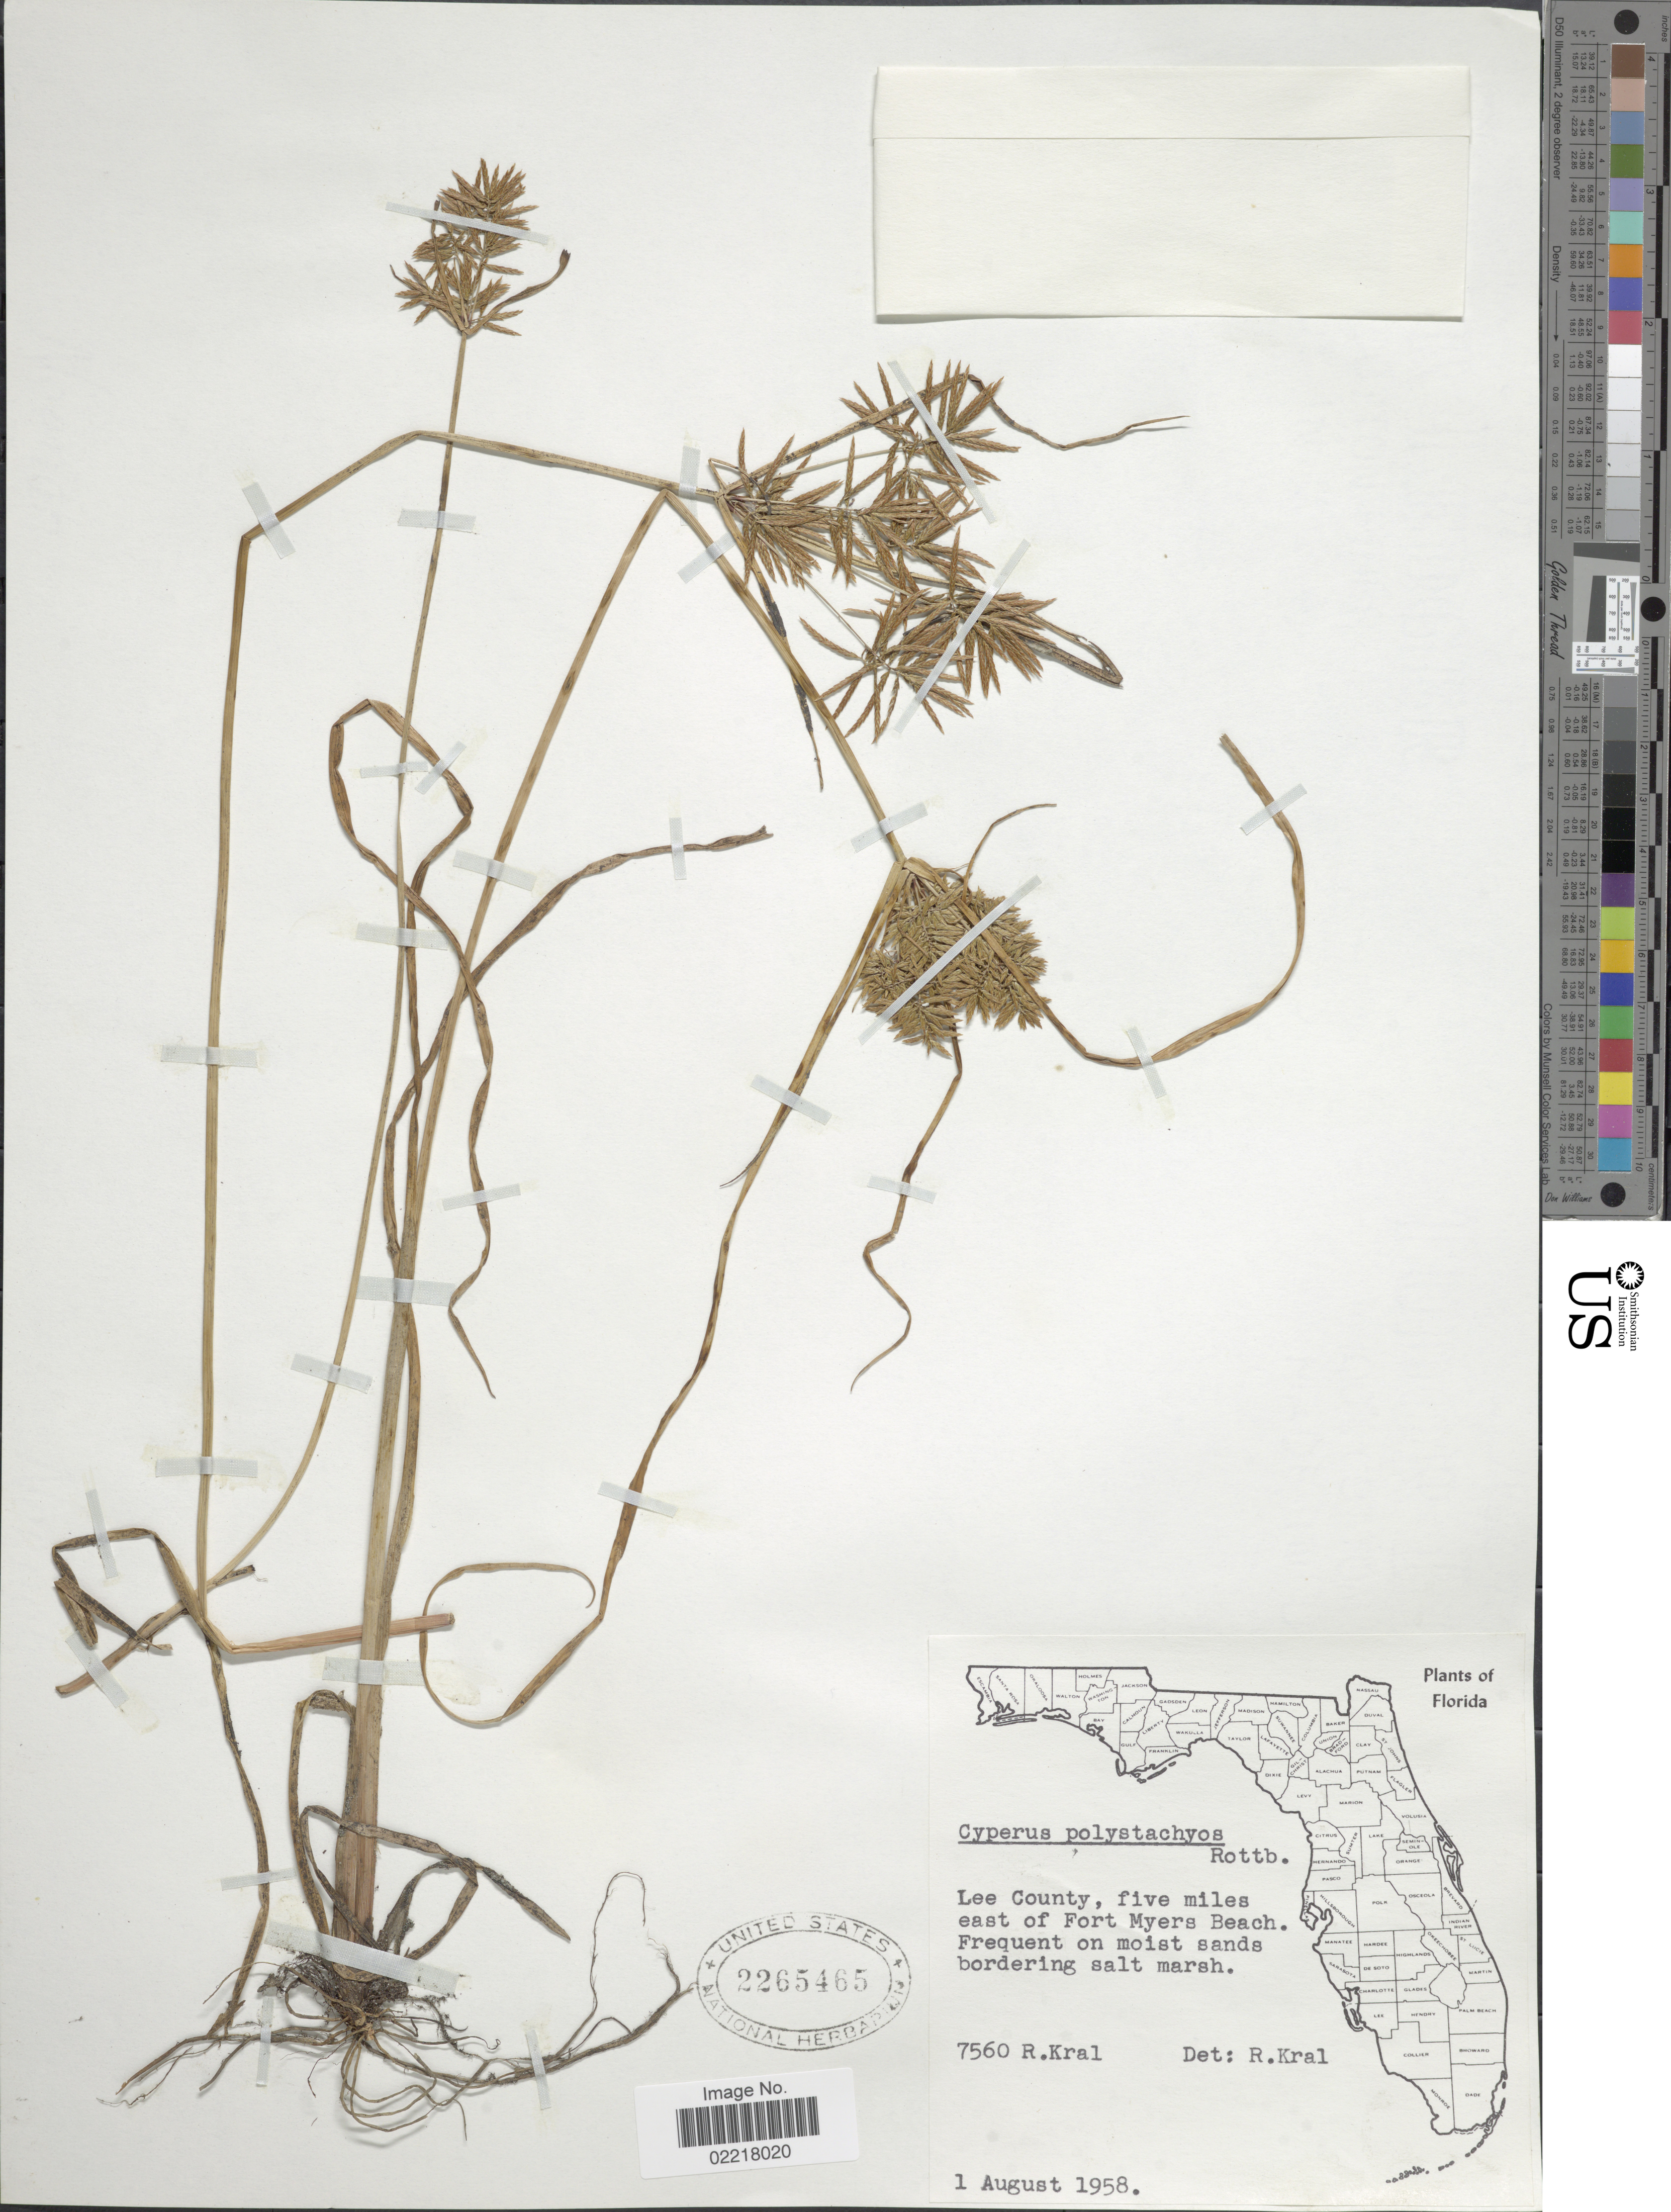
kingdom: Plantae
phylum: Tracheophyta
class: Liliopsida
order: Poales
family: Cyperaceae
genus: Cyperus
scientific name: Cyperus polystachyos var. texensis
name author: (Torr.) Fernald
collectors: R. Kral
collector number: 7560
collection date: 1958-08-01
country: United States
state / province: Florida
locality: Lee County, five miles east of Fort Myers Beach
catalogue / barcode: US 2265465